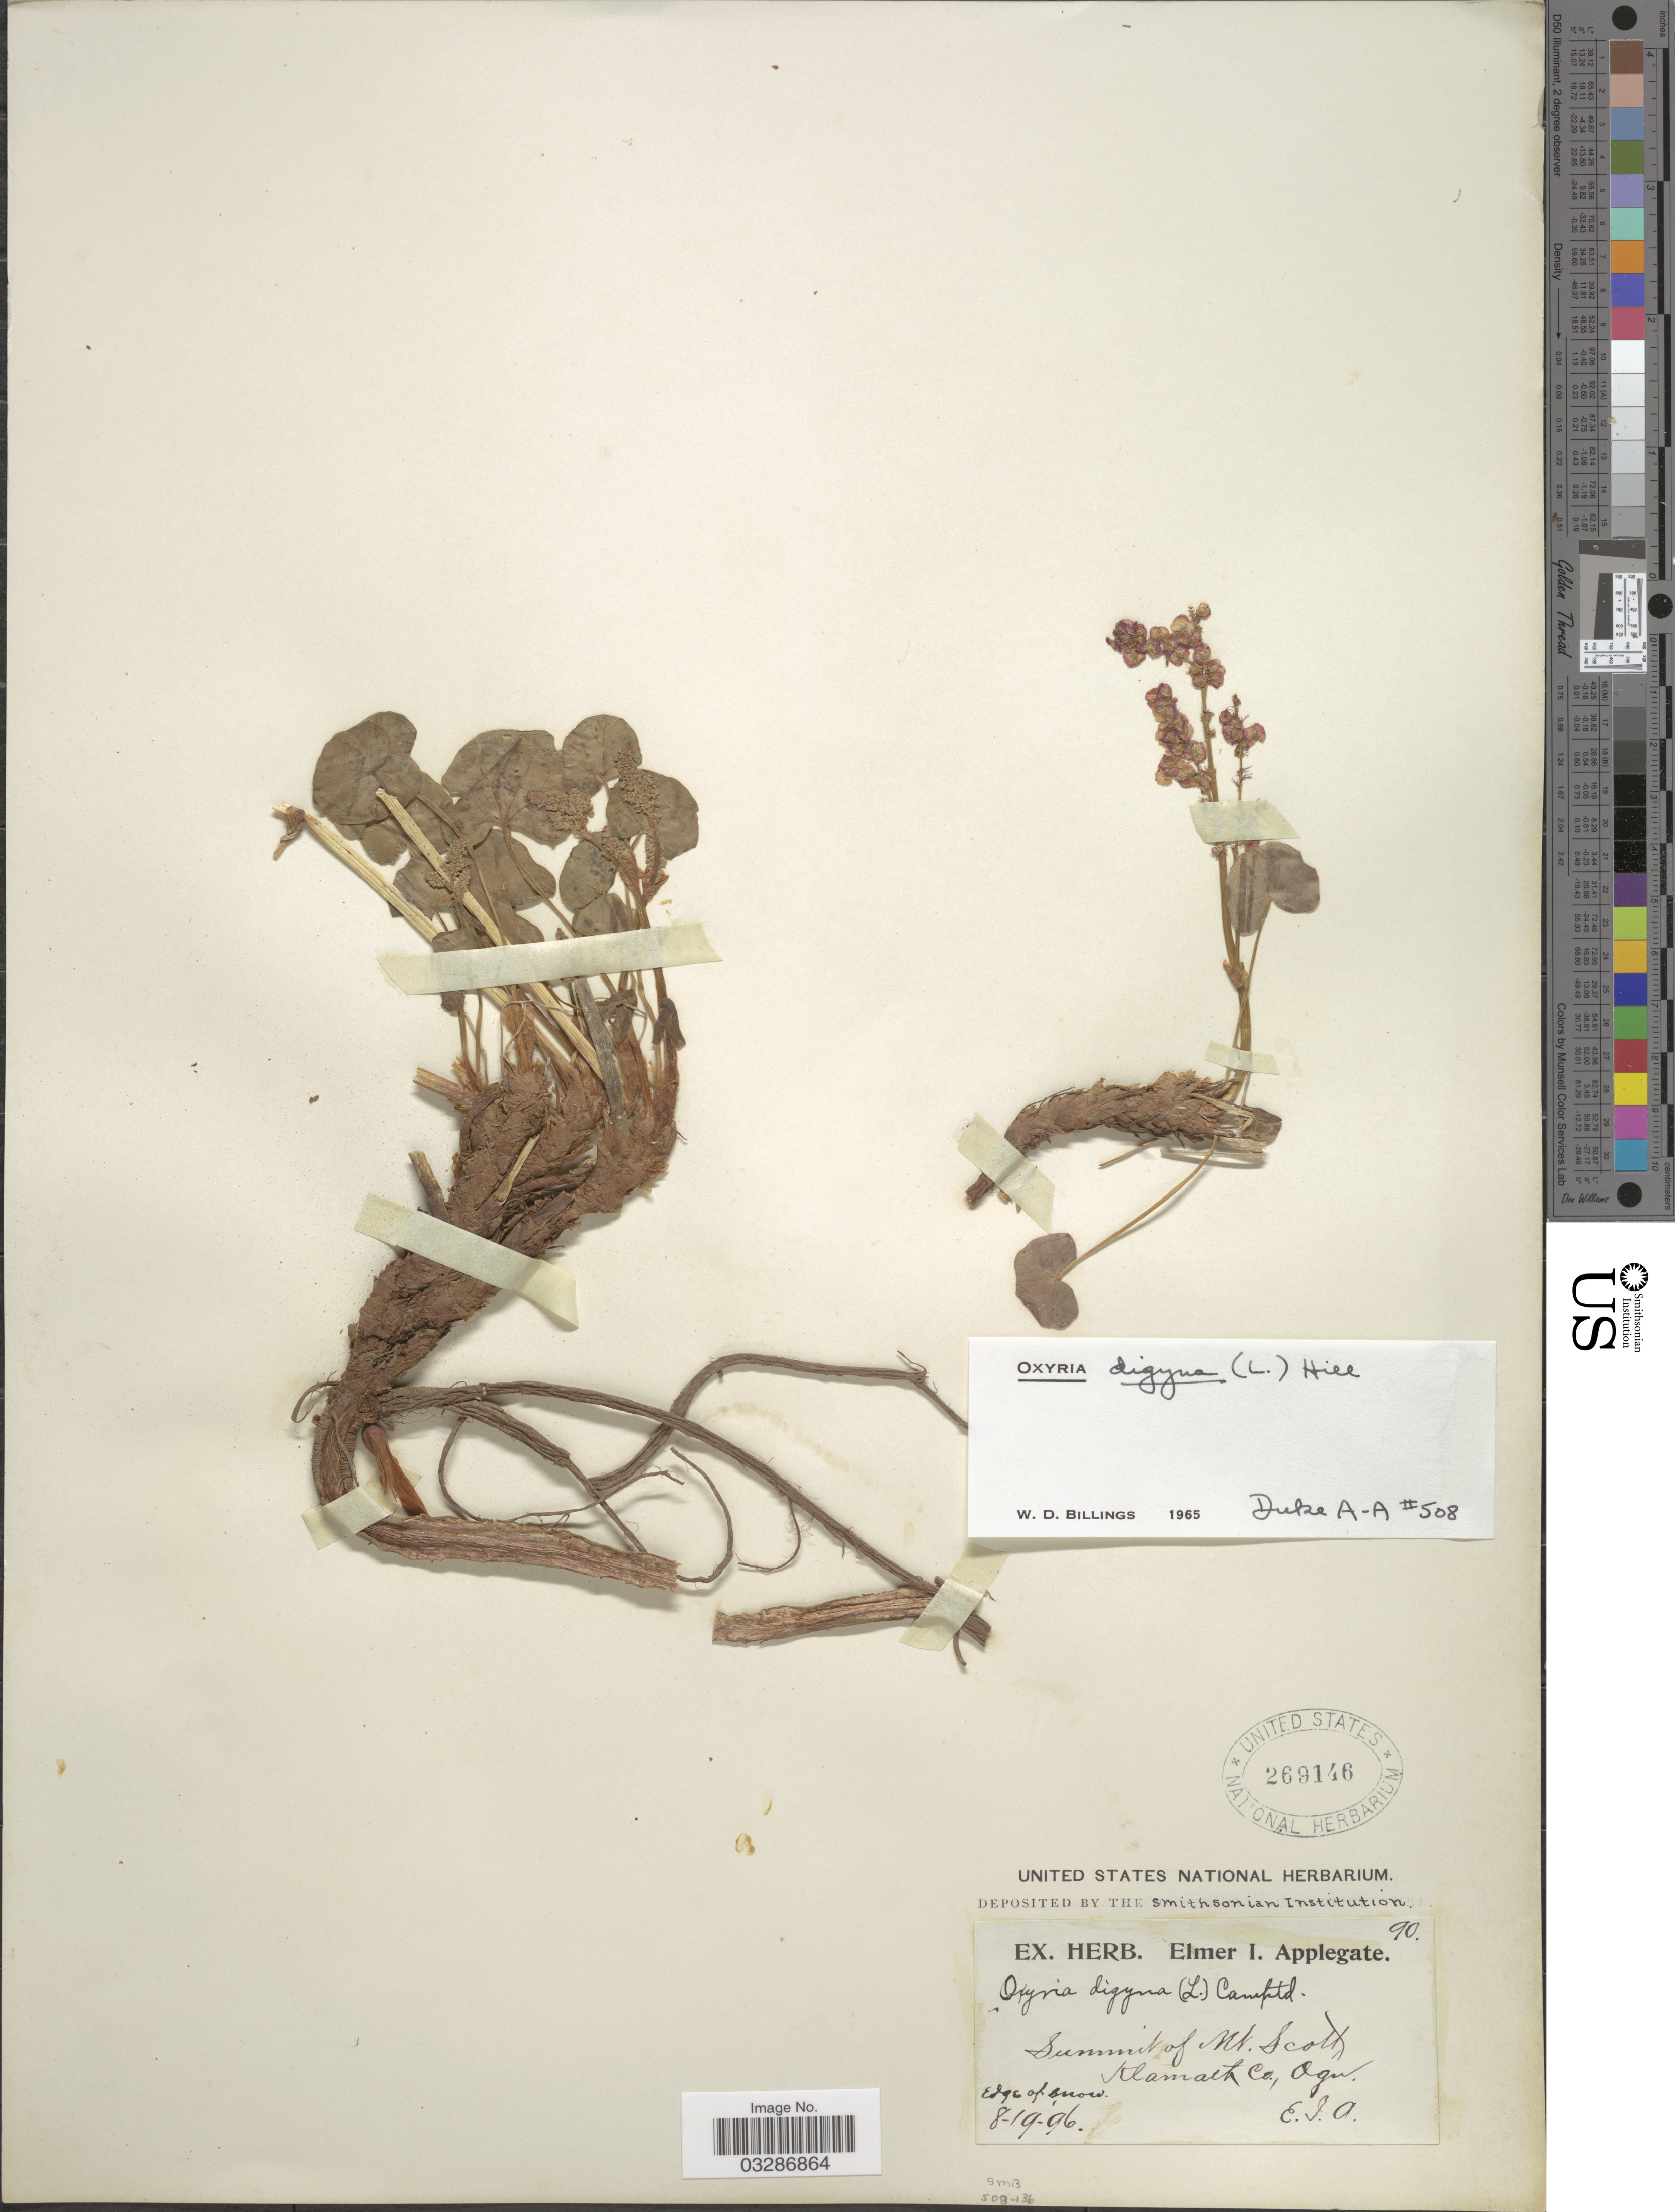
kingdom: Plantae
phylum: Tracheophyta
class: Magnoliopsida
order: Caryophyllales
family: Polygonaceae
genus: Oxyria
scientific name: Oxyria digyna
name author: (L.) Hill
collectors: E. I. Applegate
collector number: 90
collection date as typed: Transcribed d/m/y: 19/8/96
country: United States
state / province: Oregon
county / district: Klamath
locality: Summit of Mt. Scott, Klamath Co.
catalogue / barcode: US 269146